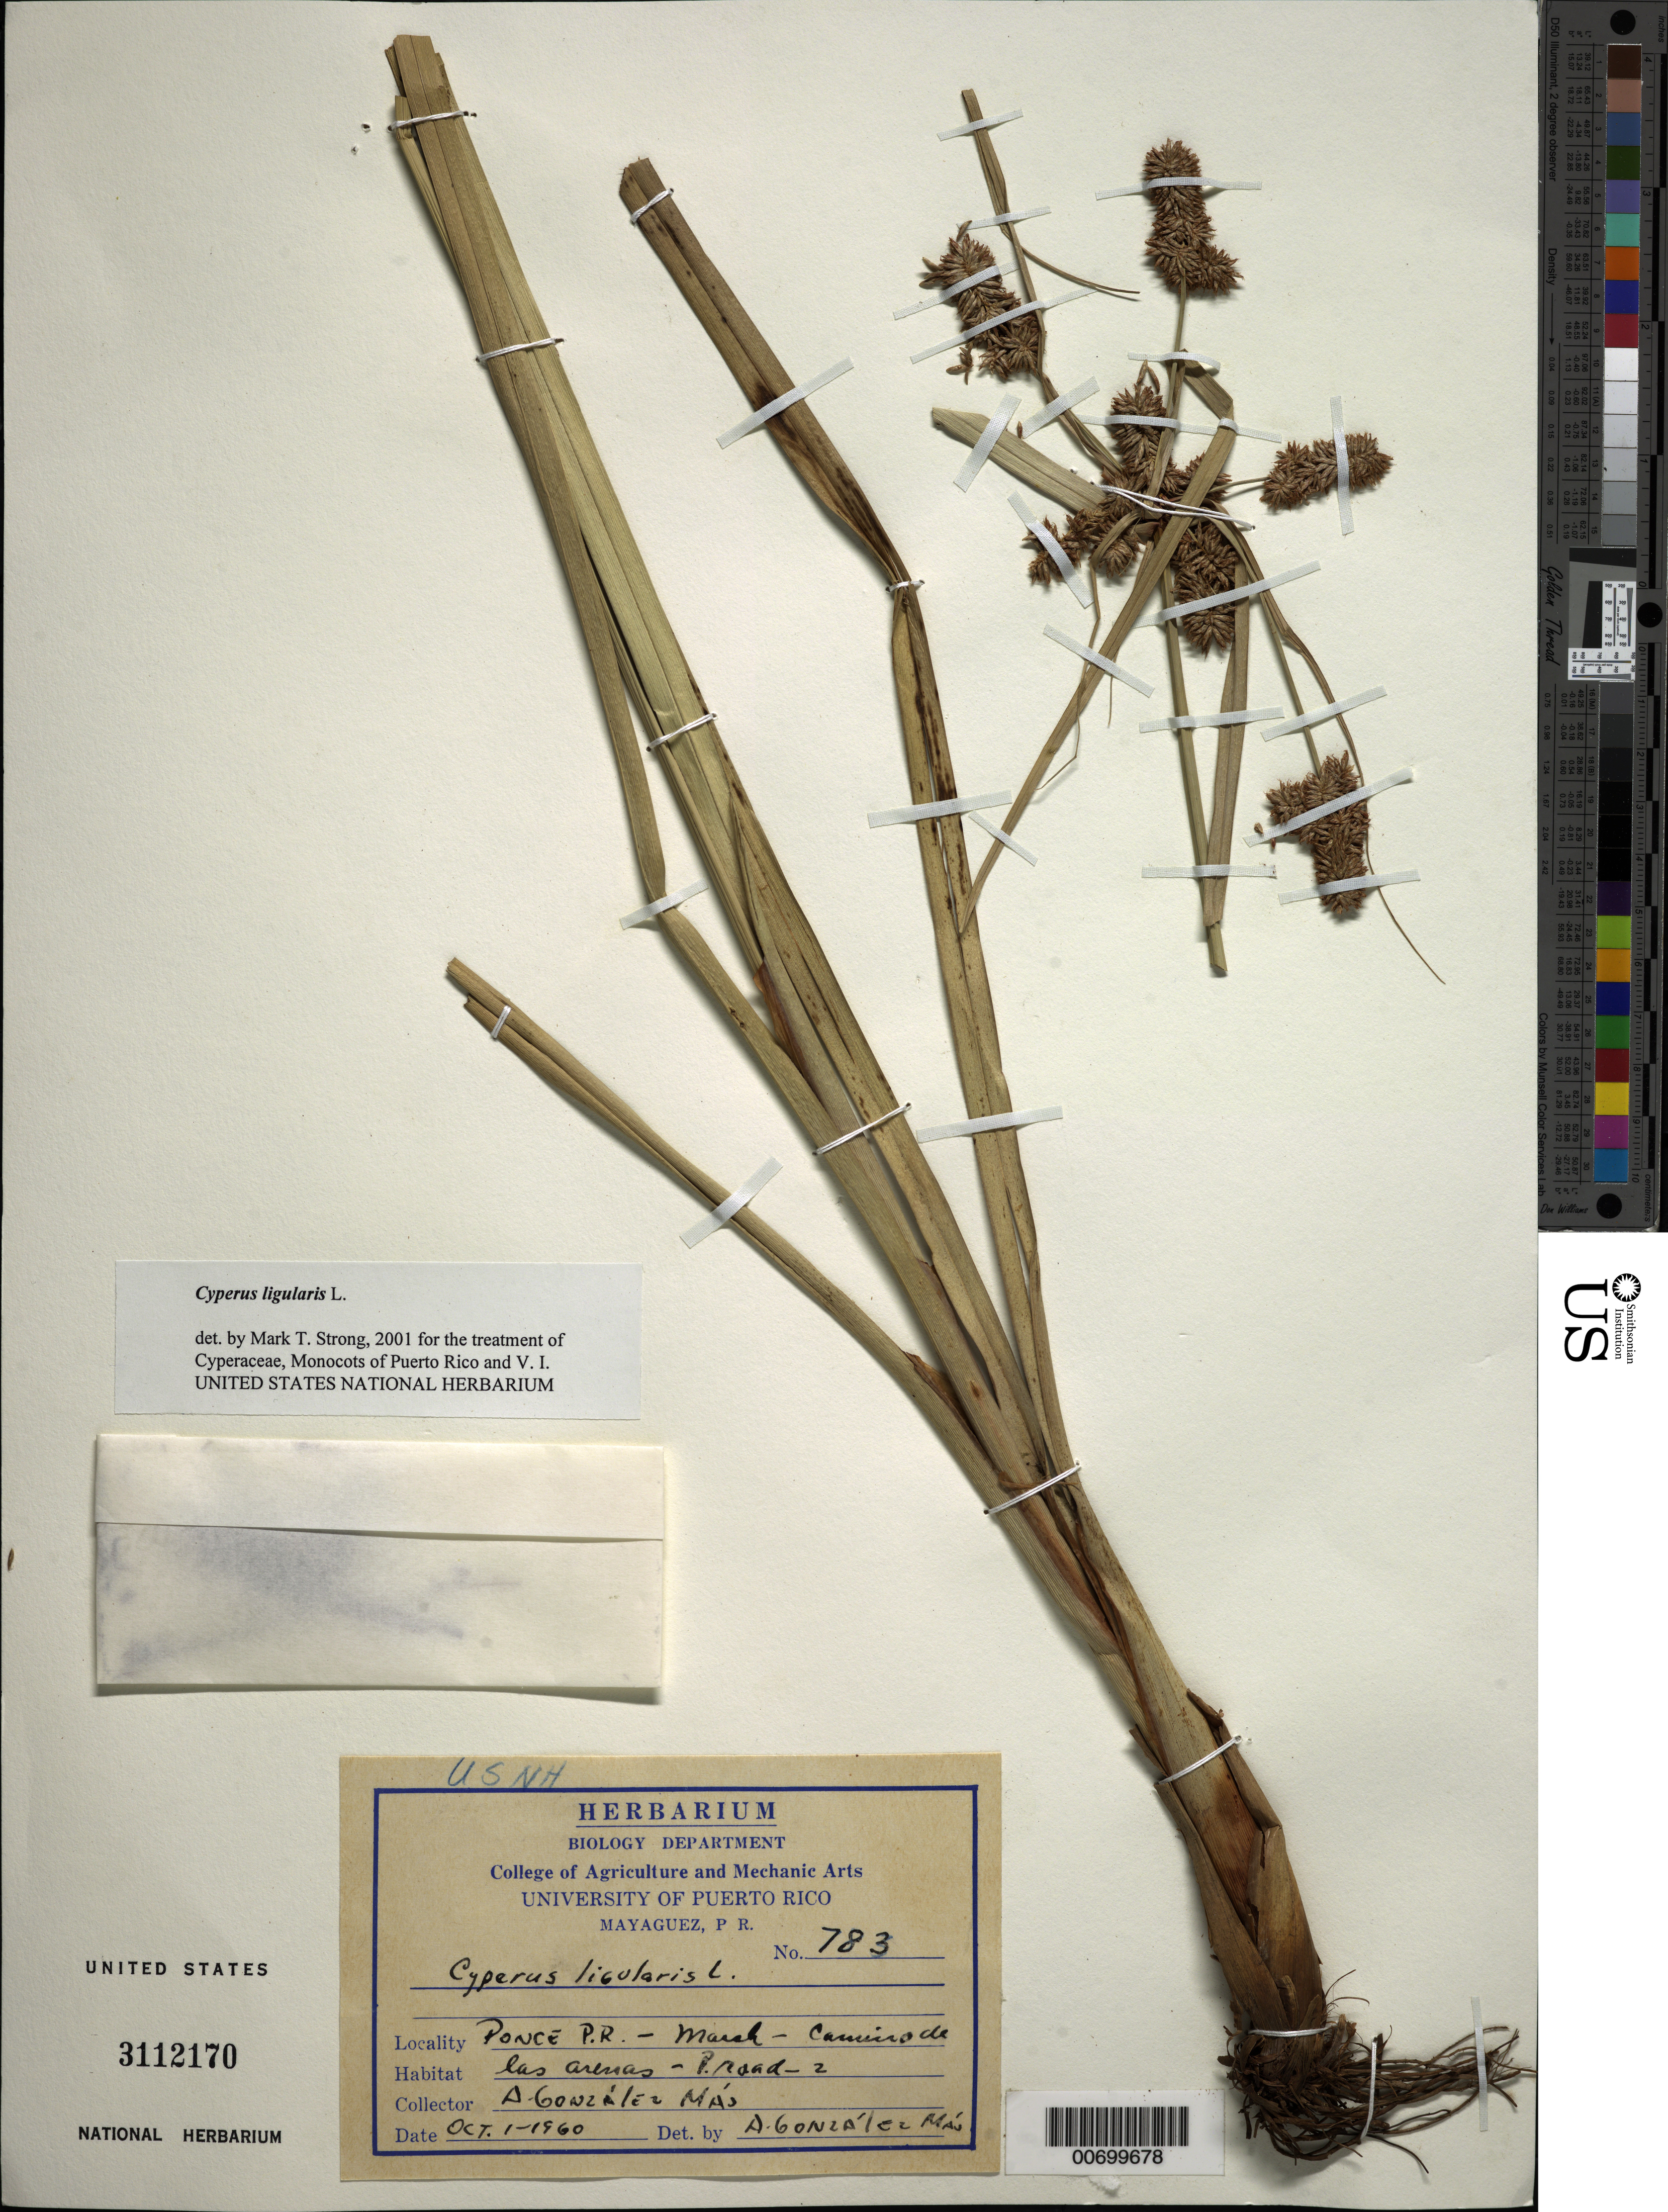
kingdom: Plantae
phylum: Tracheophyta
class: Liliopsida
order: Poales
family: Cyperaceae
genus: Cyperus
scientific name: Cyperus ligularis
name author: L.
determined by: Strong, M. T., (US), Smithsonian Institution - National Museum of Natural History (UNITED STATES)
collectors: A. González Más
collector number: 783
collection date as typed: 01 Oct 1960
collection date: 1960-10-01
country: Puerto Rico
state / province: Ponce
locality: Ponce: Camino de las arenas, Rd. 2.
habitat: Marsh.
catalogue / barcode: US 3112170